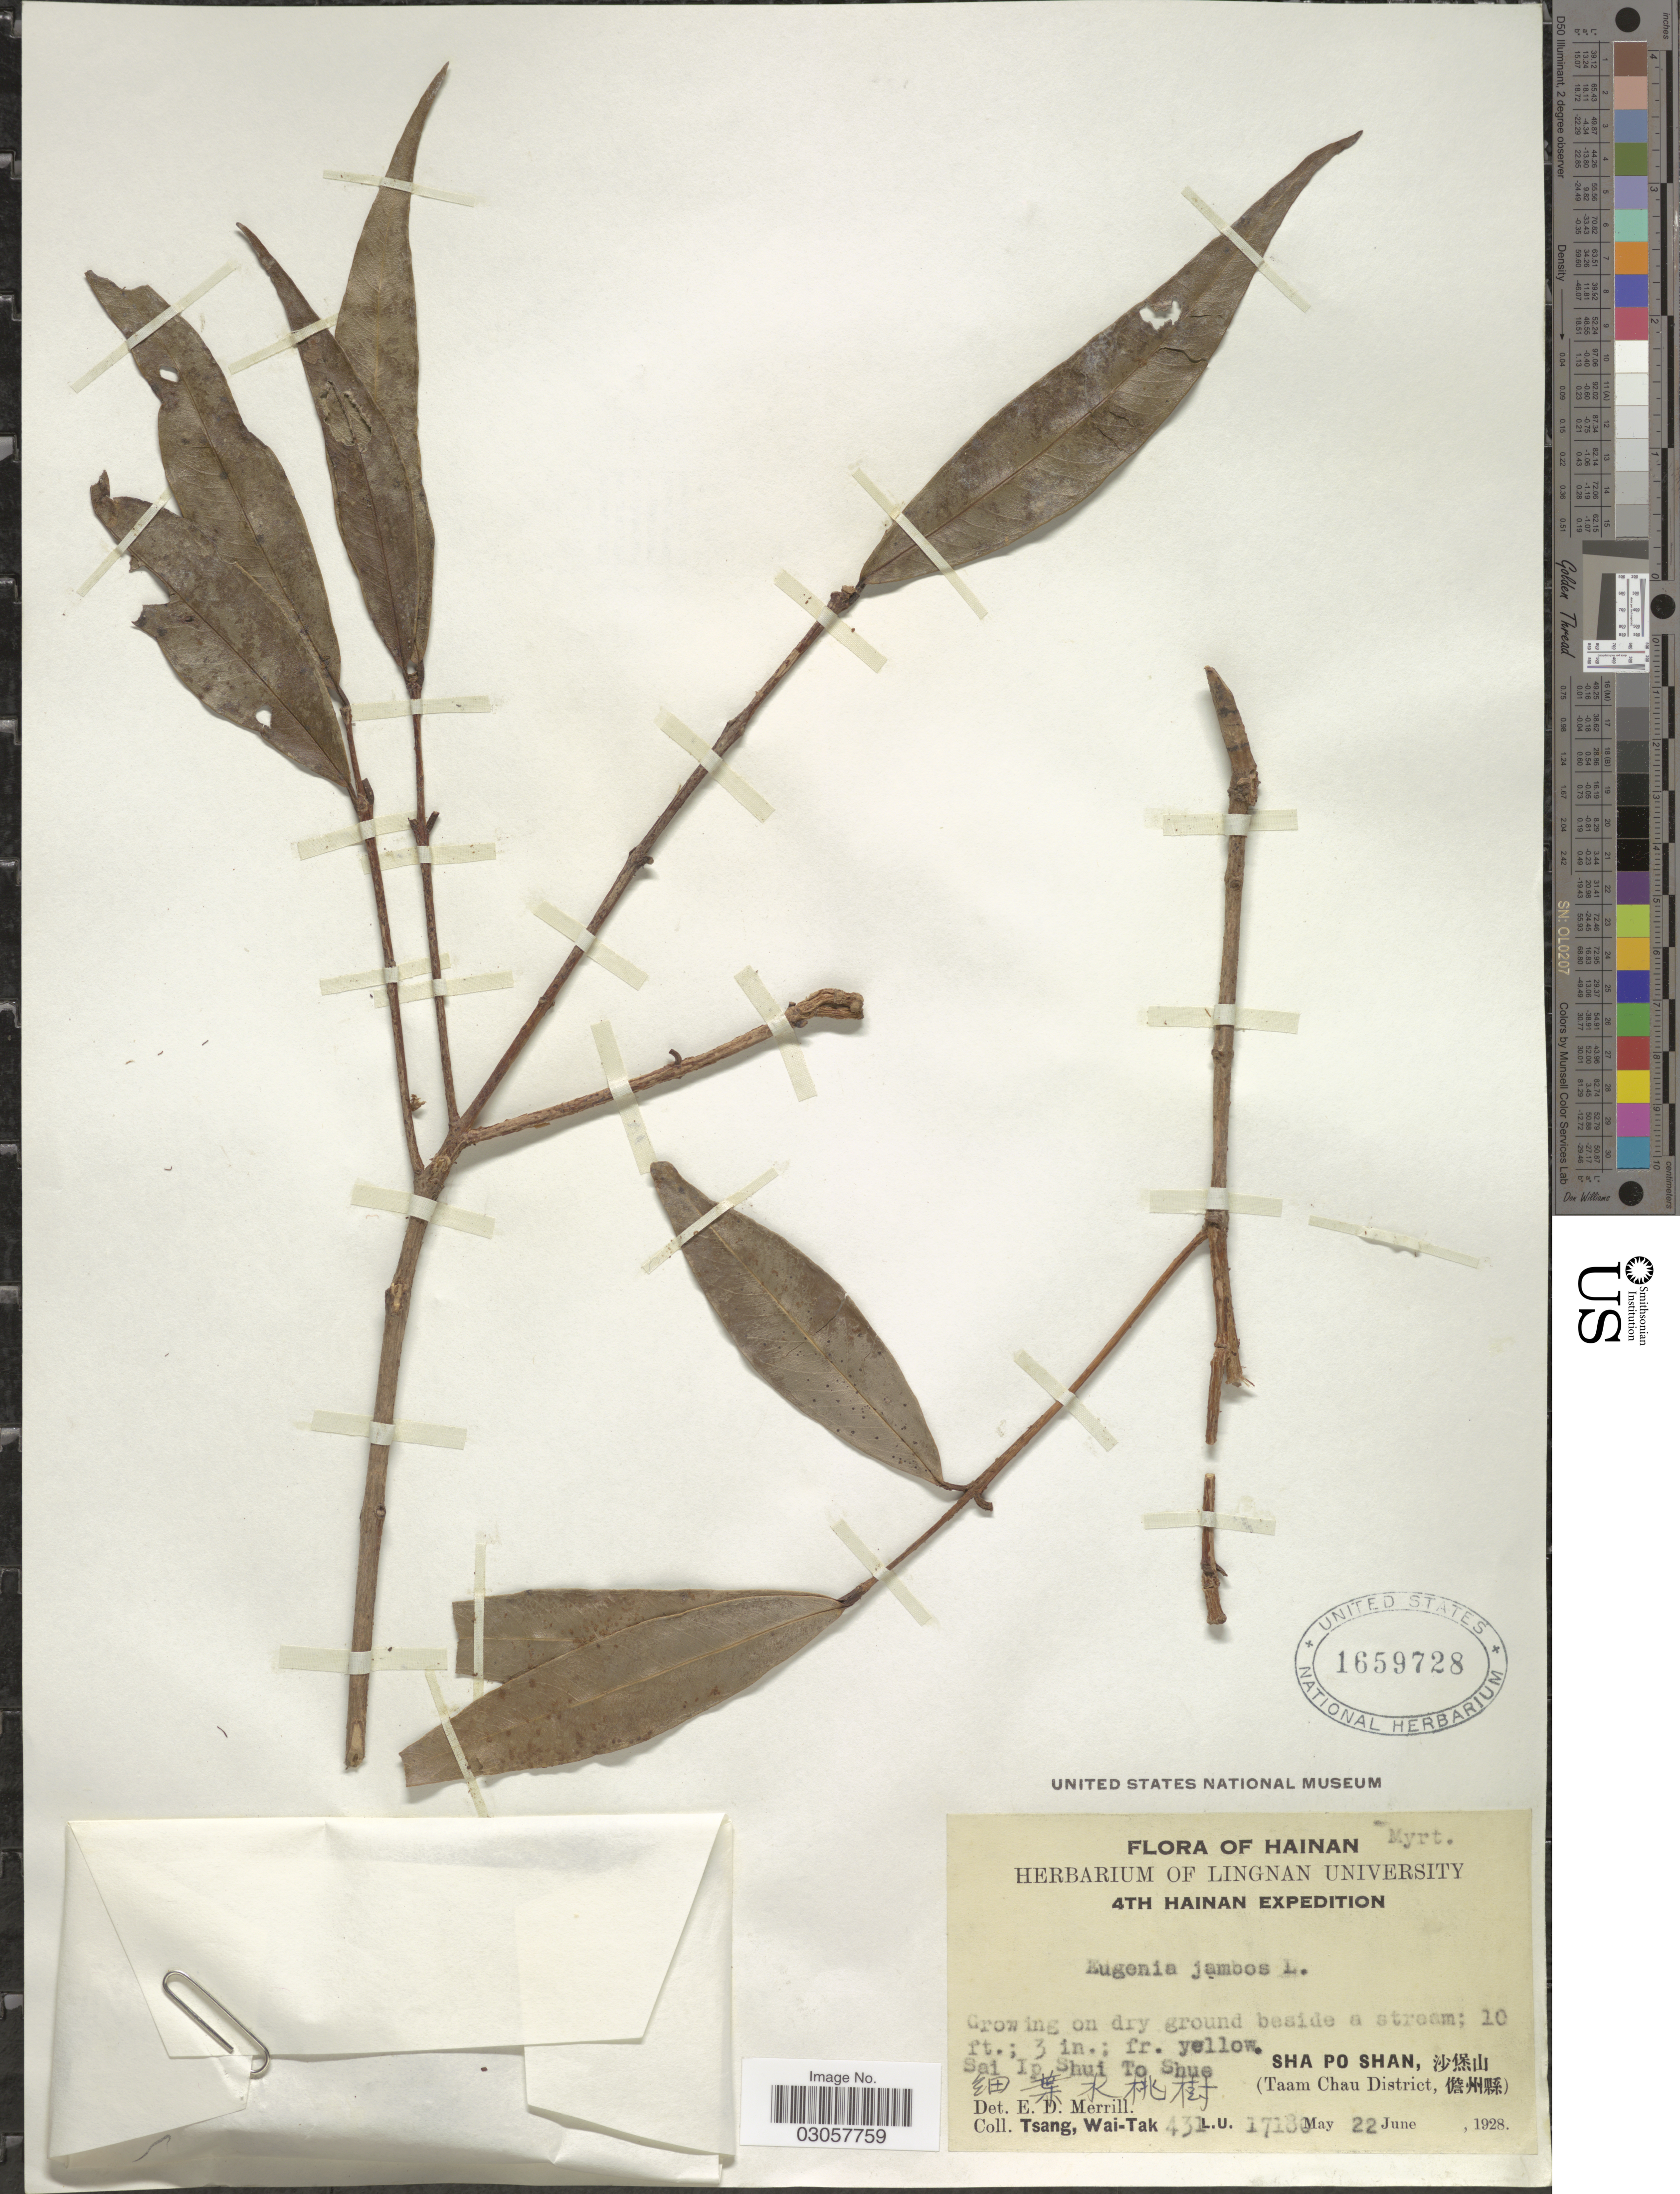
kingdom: Plantae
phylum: Tracheophyta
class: Magnoliopsida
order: Myrtales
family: Myrtaceae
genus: Syzygium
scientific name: Syzygium jambos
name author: (L.) Alston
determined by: Strong, Mark T., (BOT), Smithsonian Institution - National Museum of Natural History (UNITED STATES)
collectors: W. T. Tsang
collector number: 431L.U.17180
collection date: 1928-06-22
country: China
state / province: Hainan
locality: Sha Po Shan, (Taam Chau District.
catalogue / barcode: US 1659728